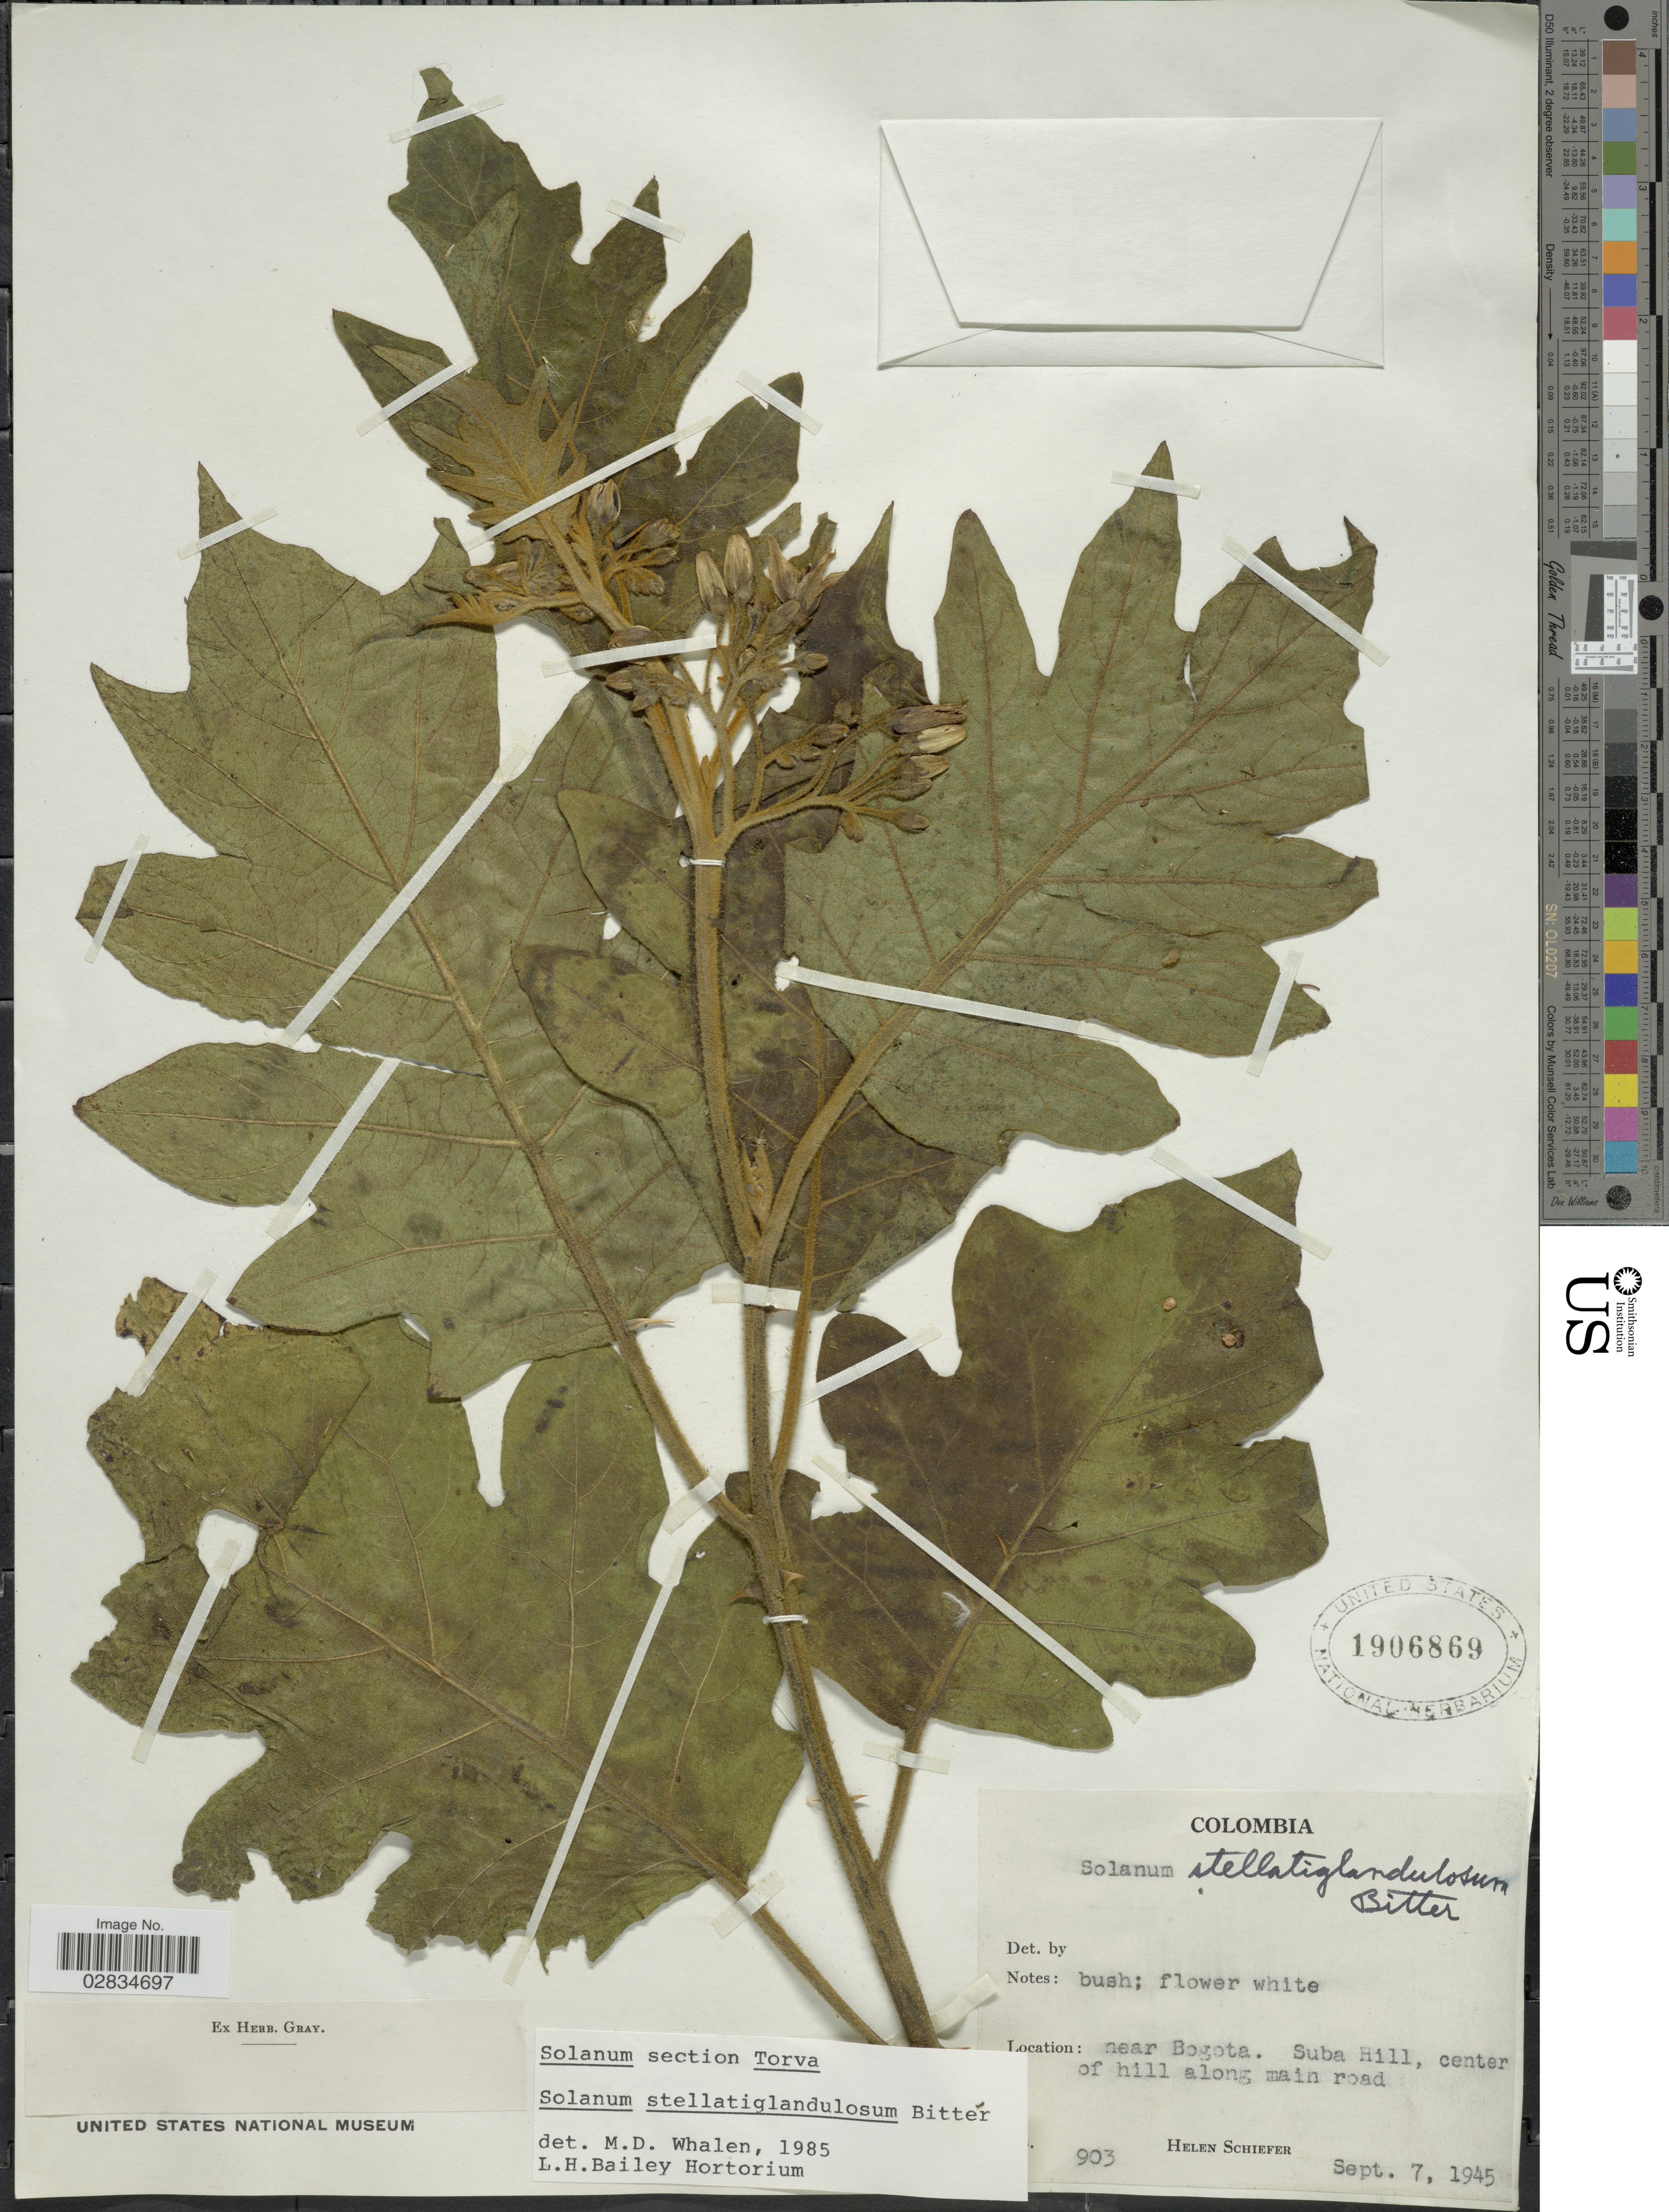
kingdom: Plantae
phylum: Tracheophyta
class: Magnoliopsida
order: Solanales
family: Solanaceae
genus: Solanum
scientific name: Solanum stellatiglandulosum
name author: Bitter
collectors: H. Schiefer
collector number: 903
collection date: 1945-09-07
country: Colombia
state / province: Bogota D.C.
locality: Near Bogota, Suba Hill, center of hill along main road.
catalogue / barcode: US 1906869